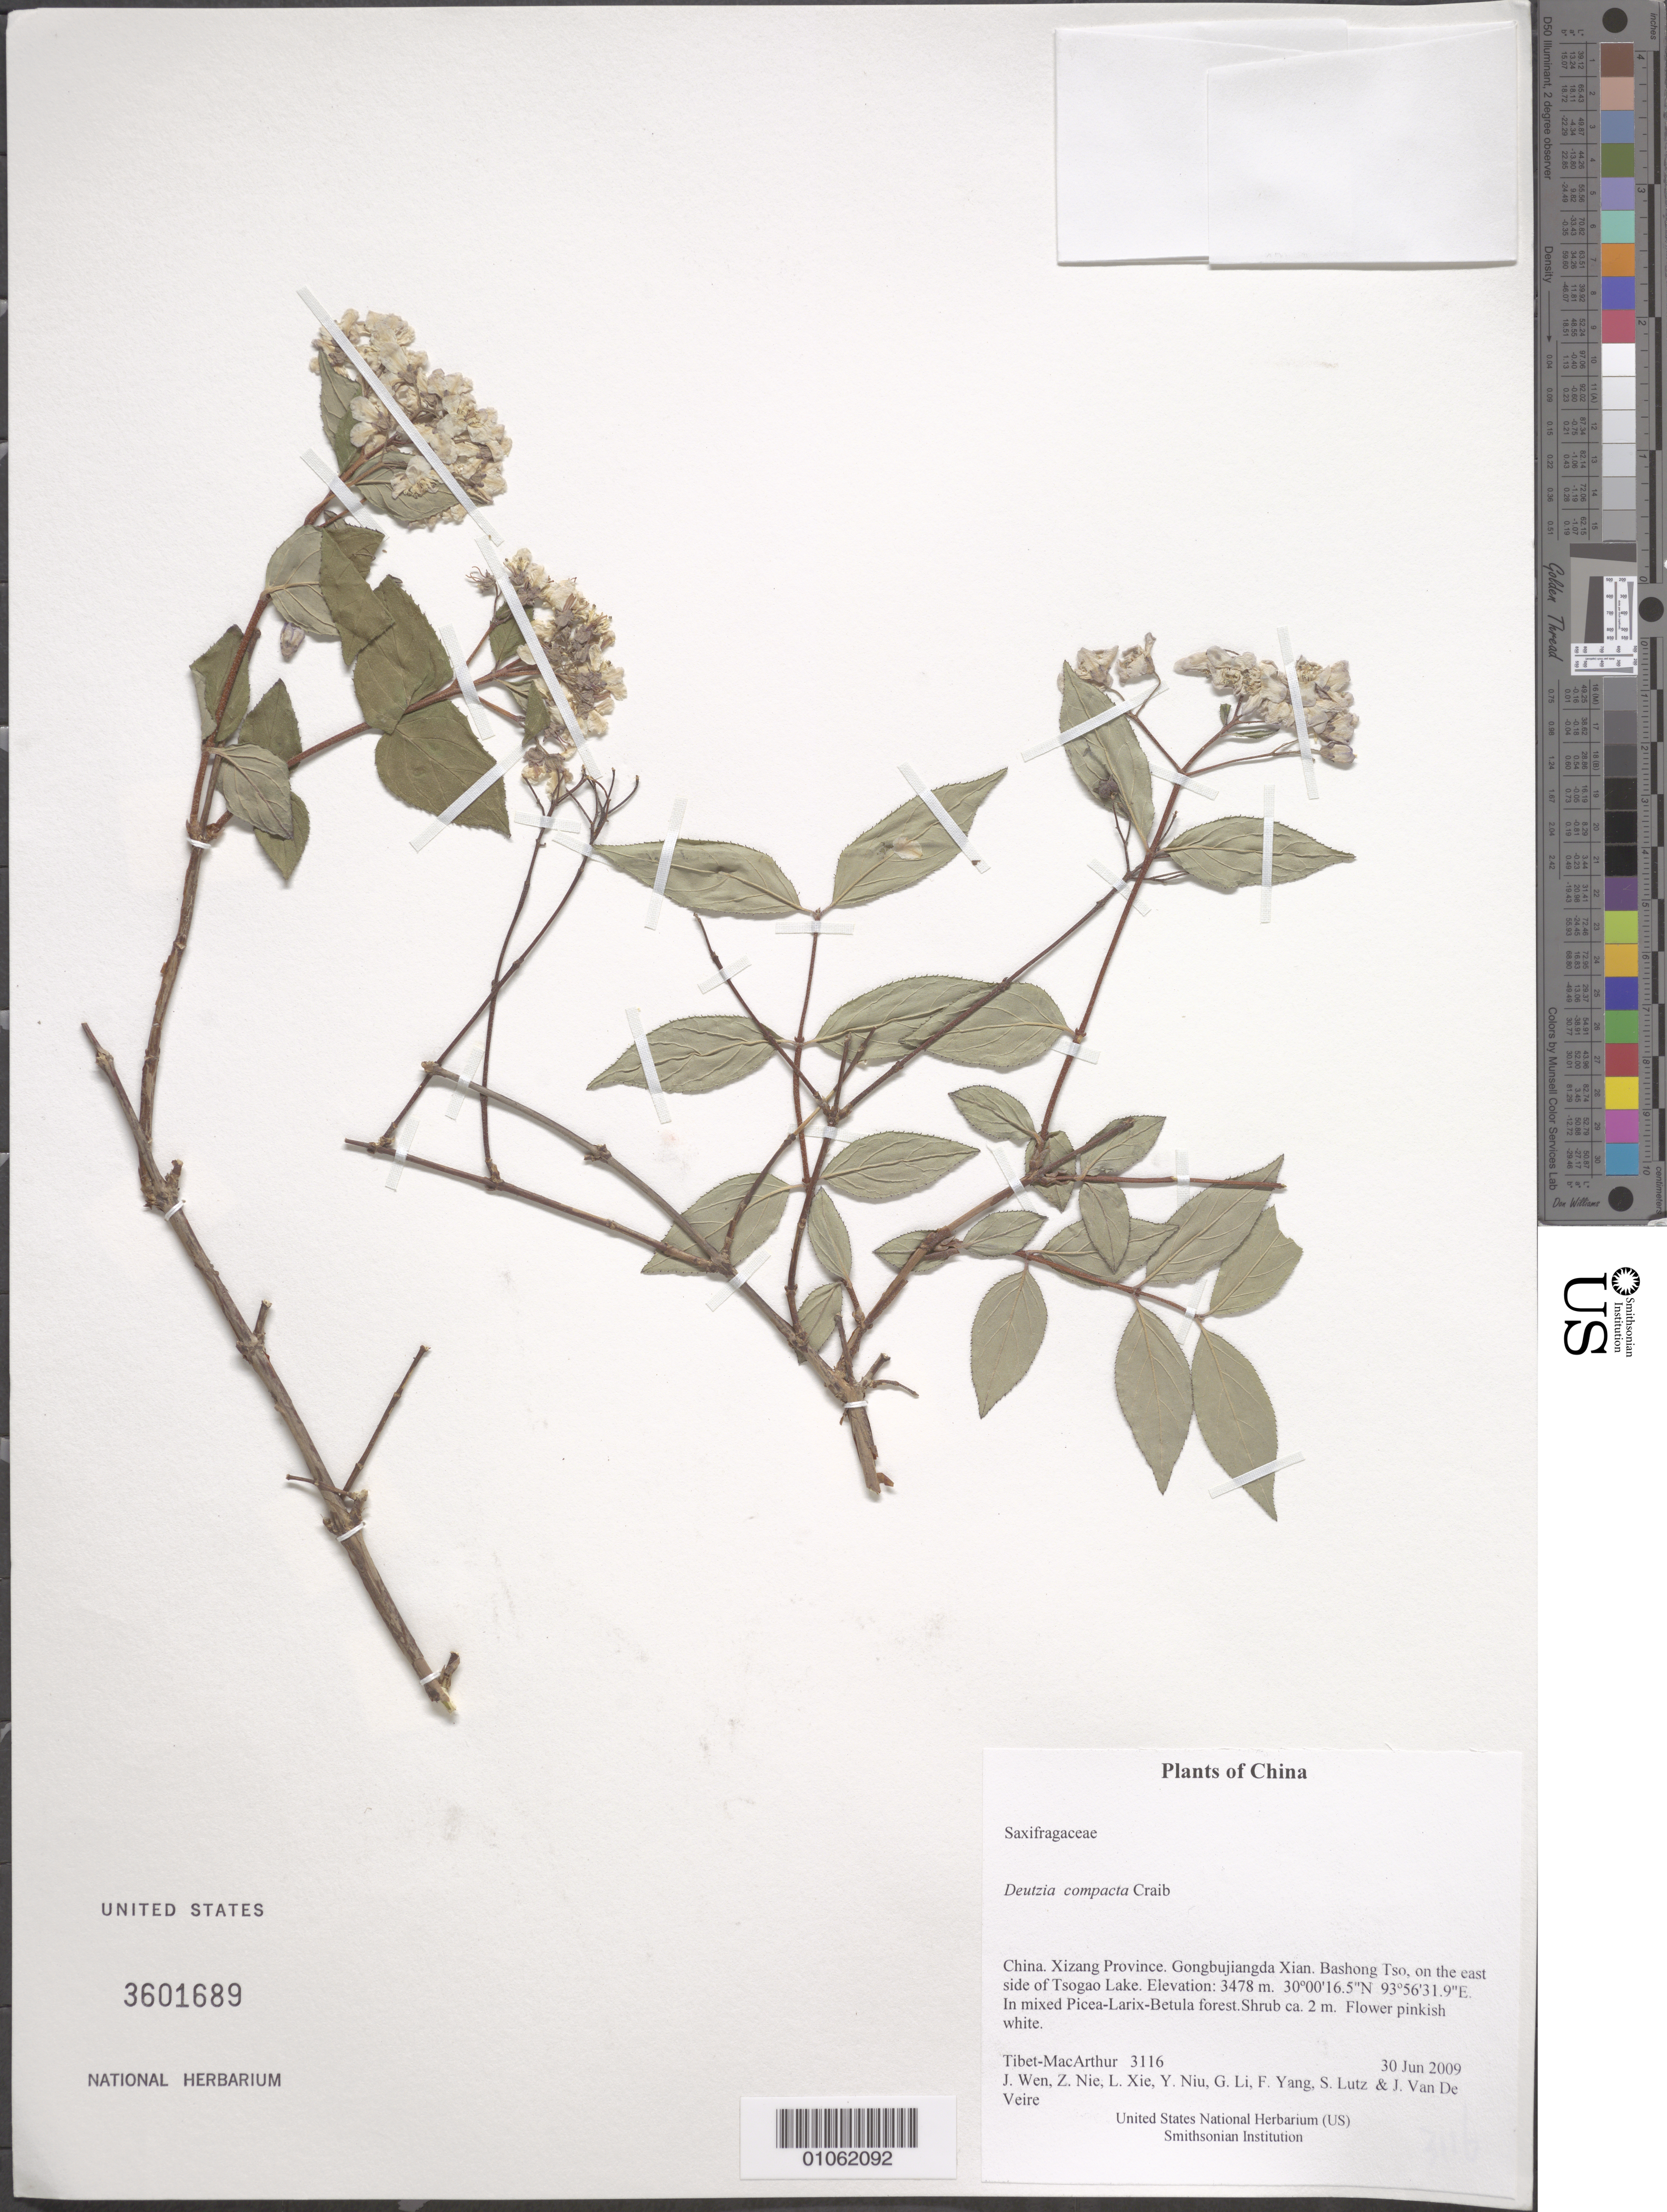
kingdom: Plantae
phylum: Tracheophyta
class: Magnoliopsida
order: Cornales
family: Hydrangeaceae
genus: Deutzia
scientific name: Deutzia compacta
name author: Craib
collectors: Tibet-MacArthur, J. Wen, Z. Nie, L. Xie, Y. Niu, G. Li, F. Yang, S. Lutz & J. Van De Veire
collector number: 3116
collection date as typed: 30 Jun 2009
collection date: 2009-06-30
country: China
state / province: Xizang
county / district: Gongbujiangda Xian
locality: Bashong Tso, on the east side of Tsogao Lake.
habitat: In mixed Picea-Larix-Betula forest.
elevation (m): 3478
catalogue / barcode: US 3601689